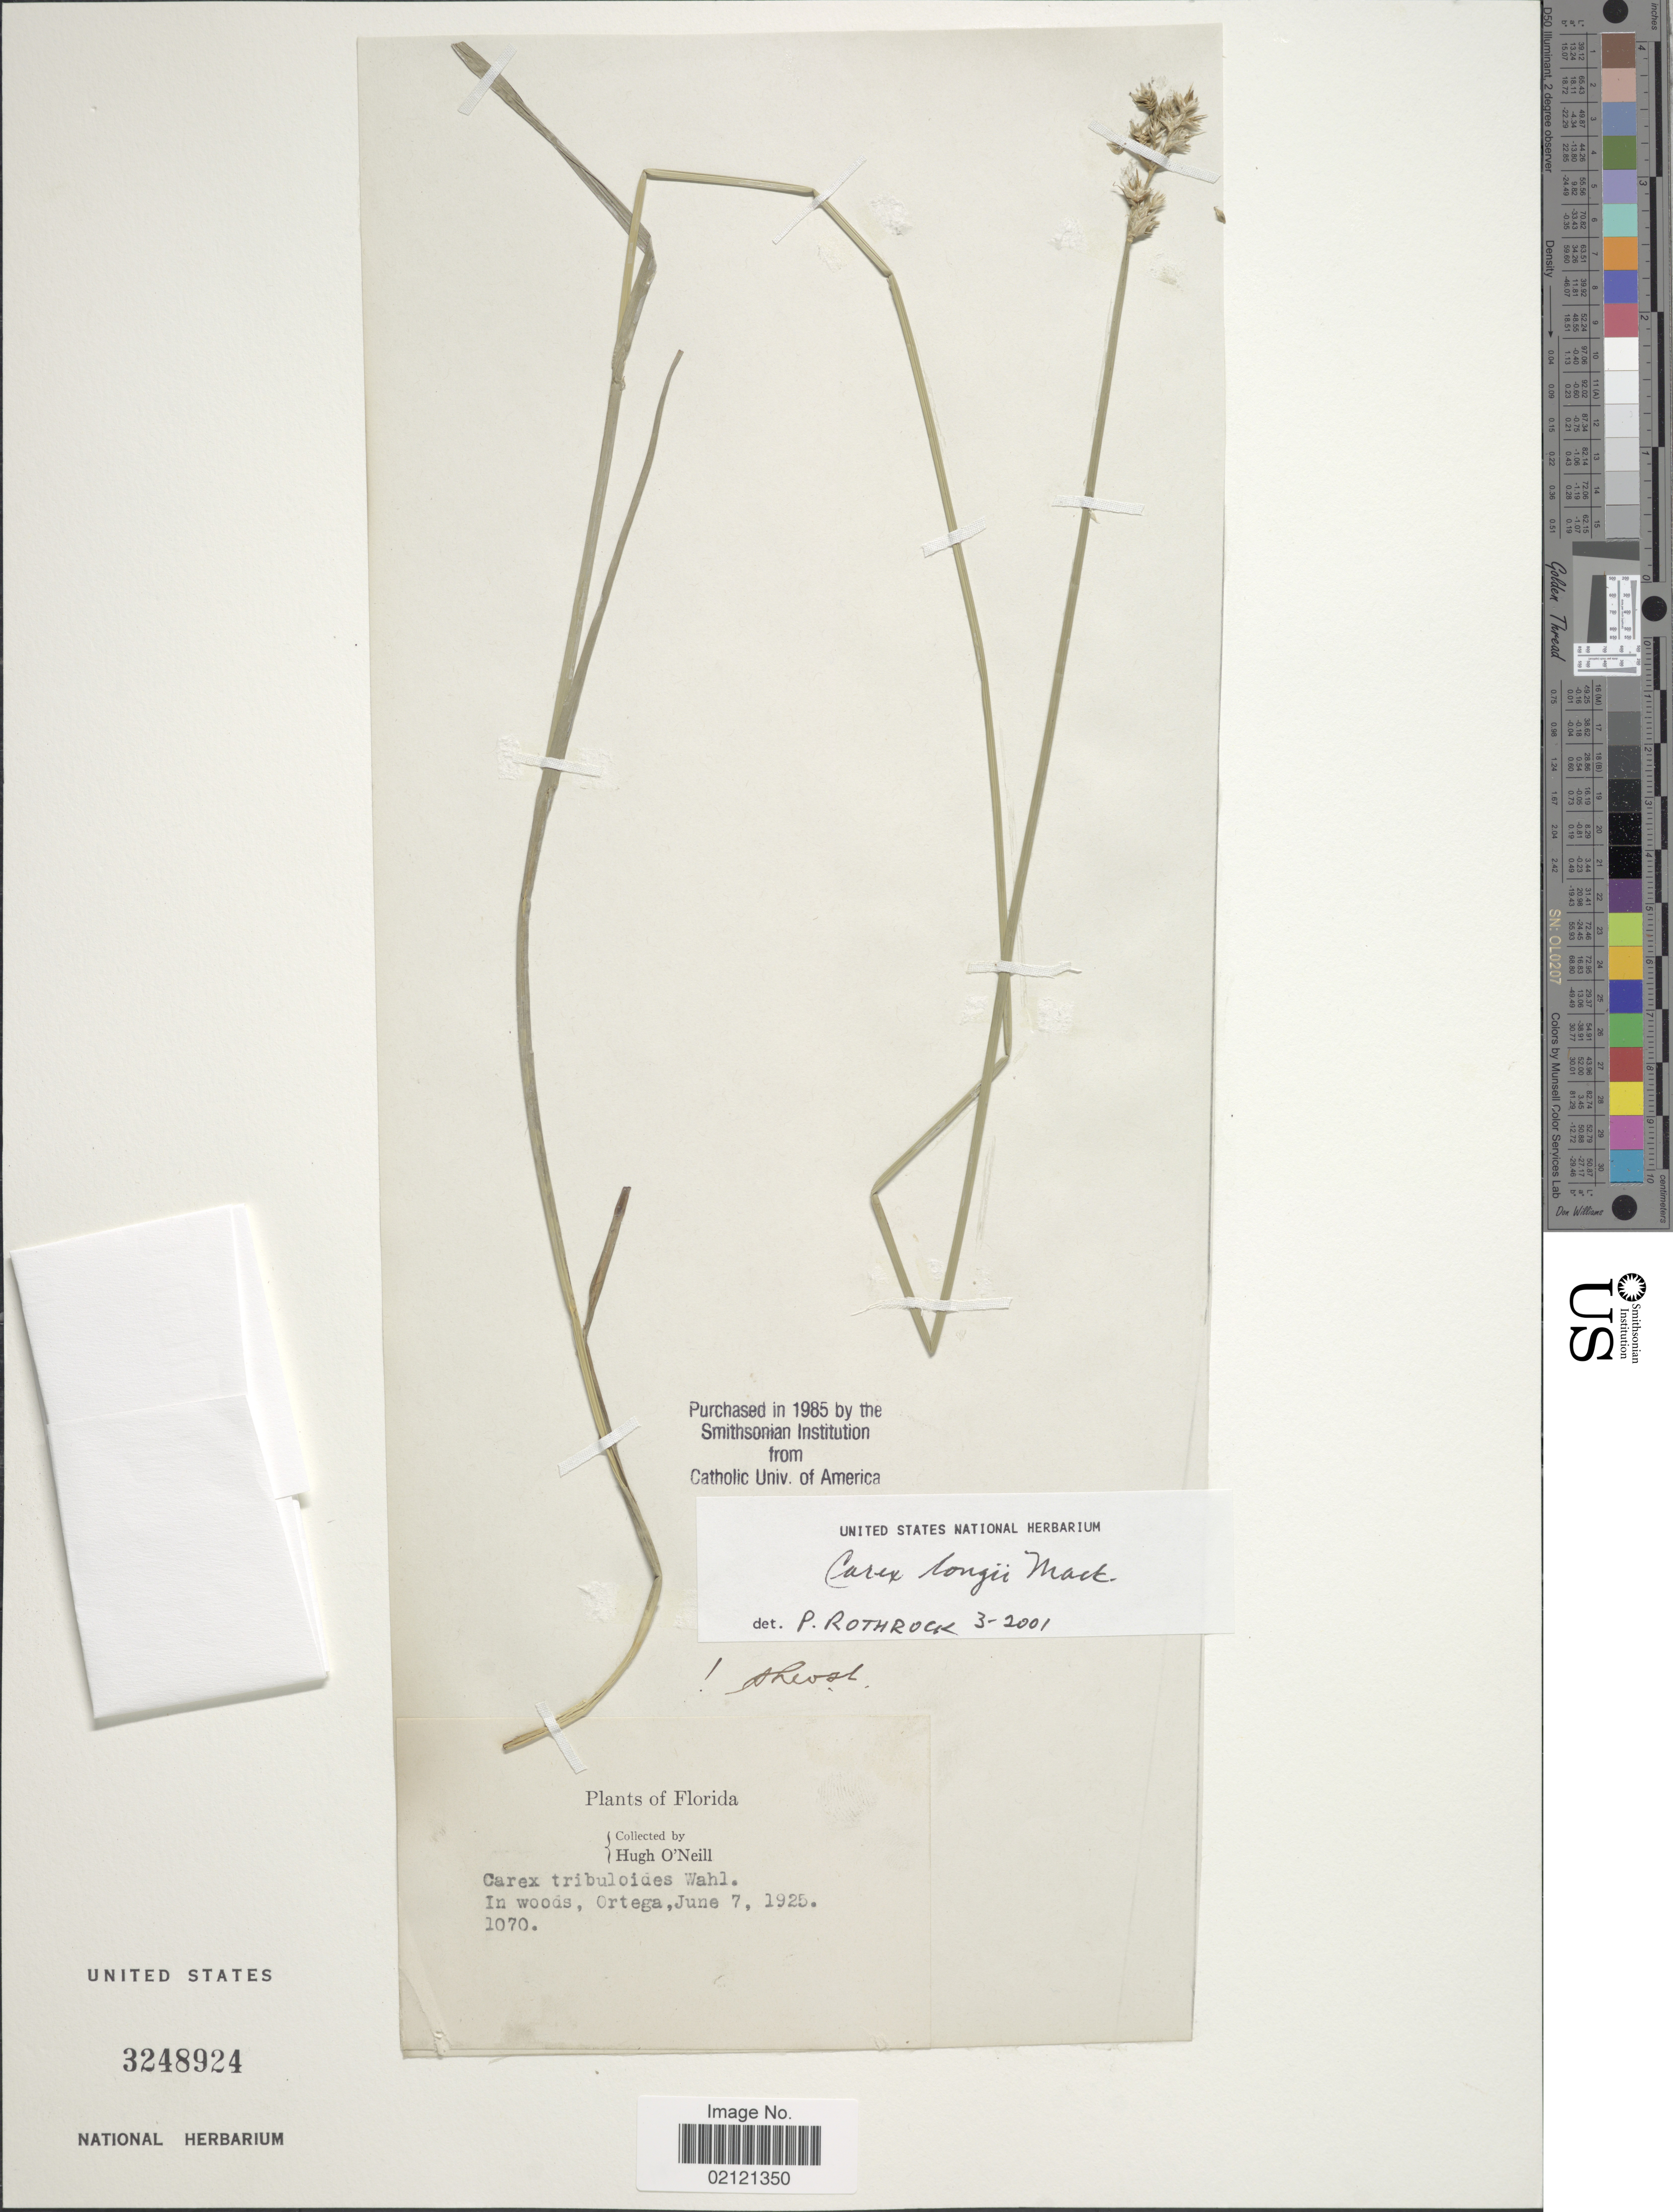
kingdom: Plantae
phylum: Tracheophyta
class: Liliopsida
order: Poales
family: Cyperaceae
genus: Carex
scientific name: Carex longii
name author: Mack.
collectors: H. O'Neill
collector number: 1070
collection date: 1925-06-07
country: United States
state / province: Florida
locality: Ortega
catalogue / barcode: US 3248924